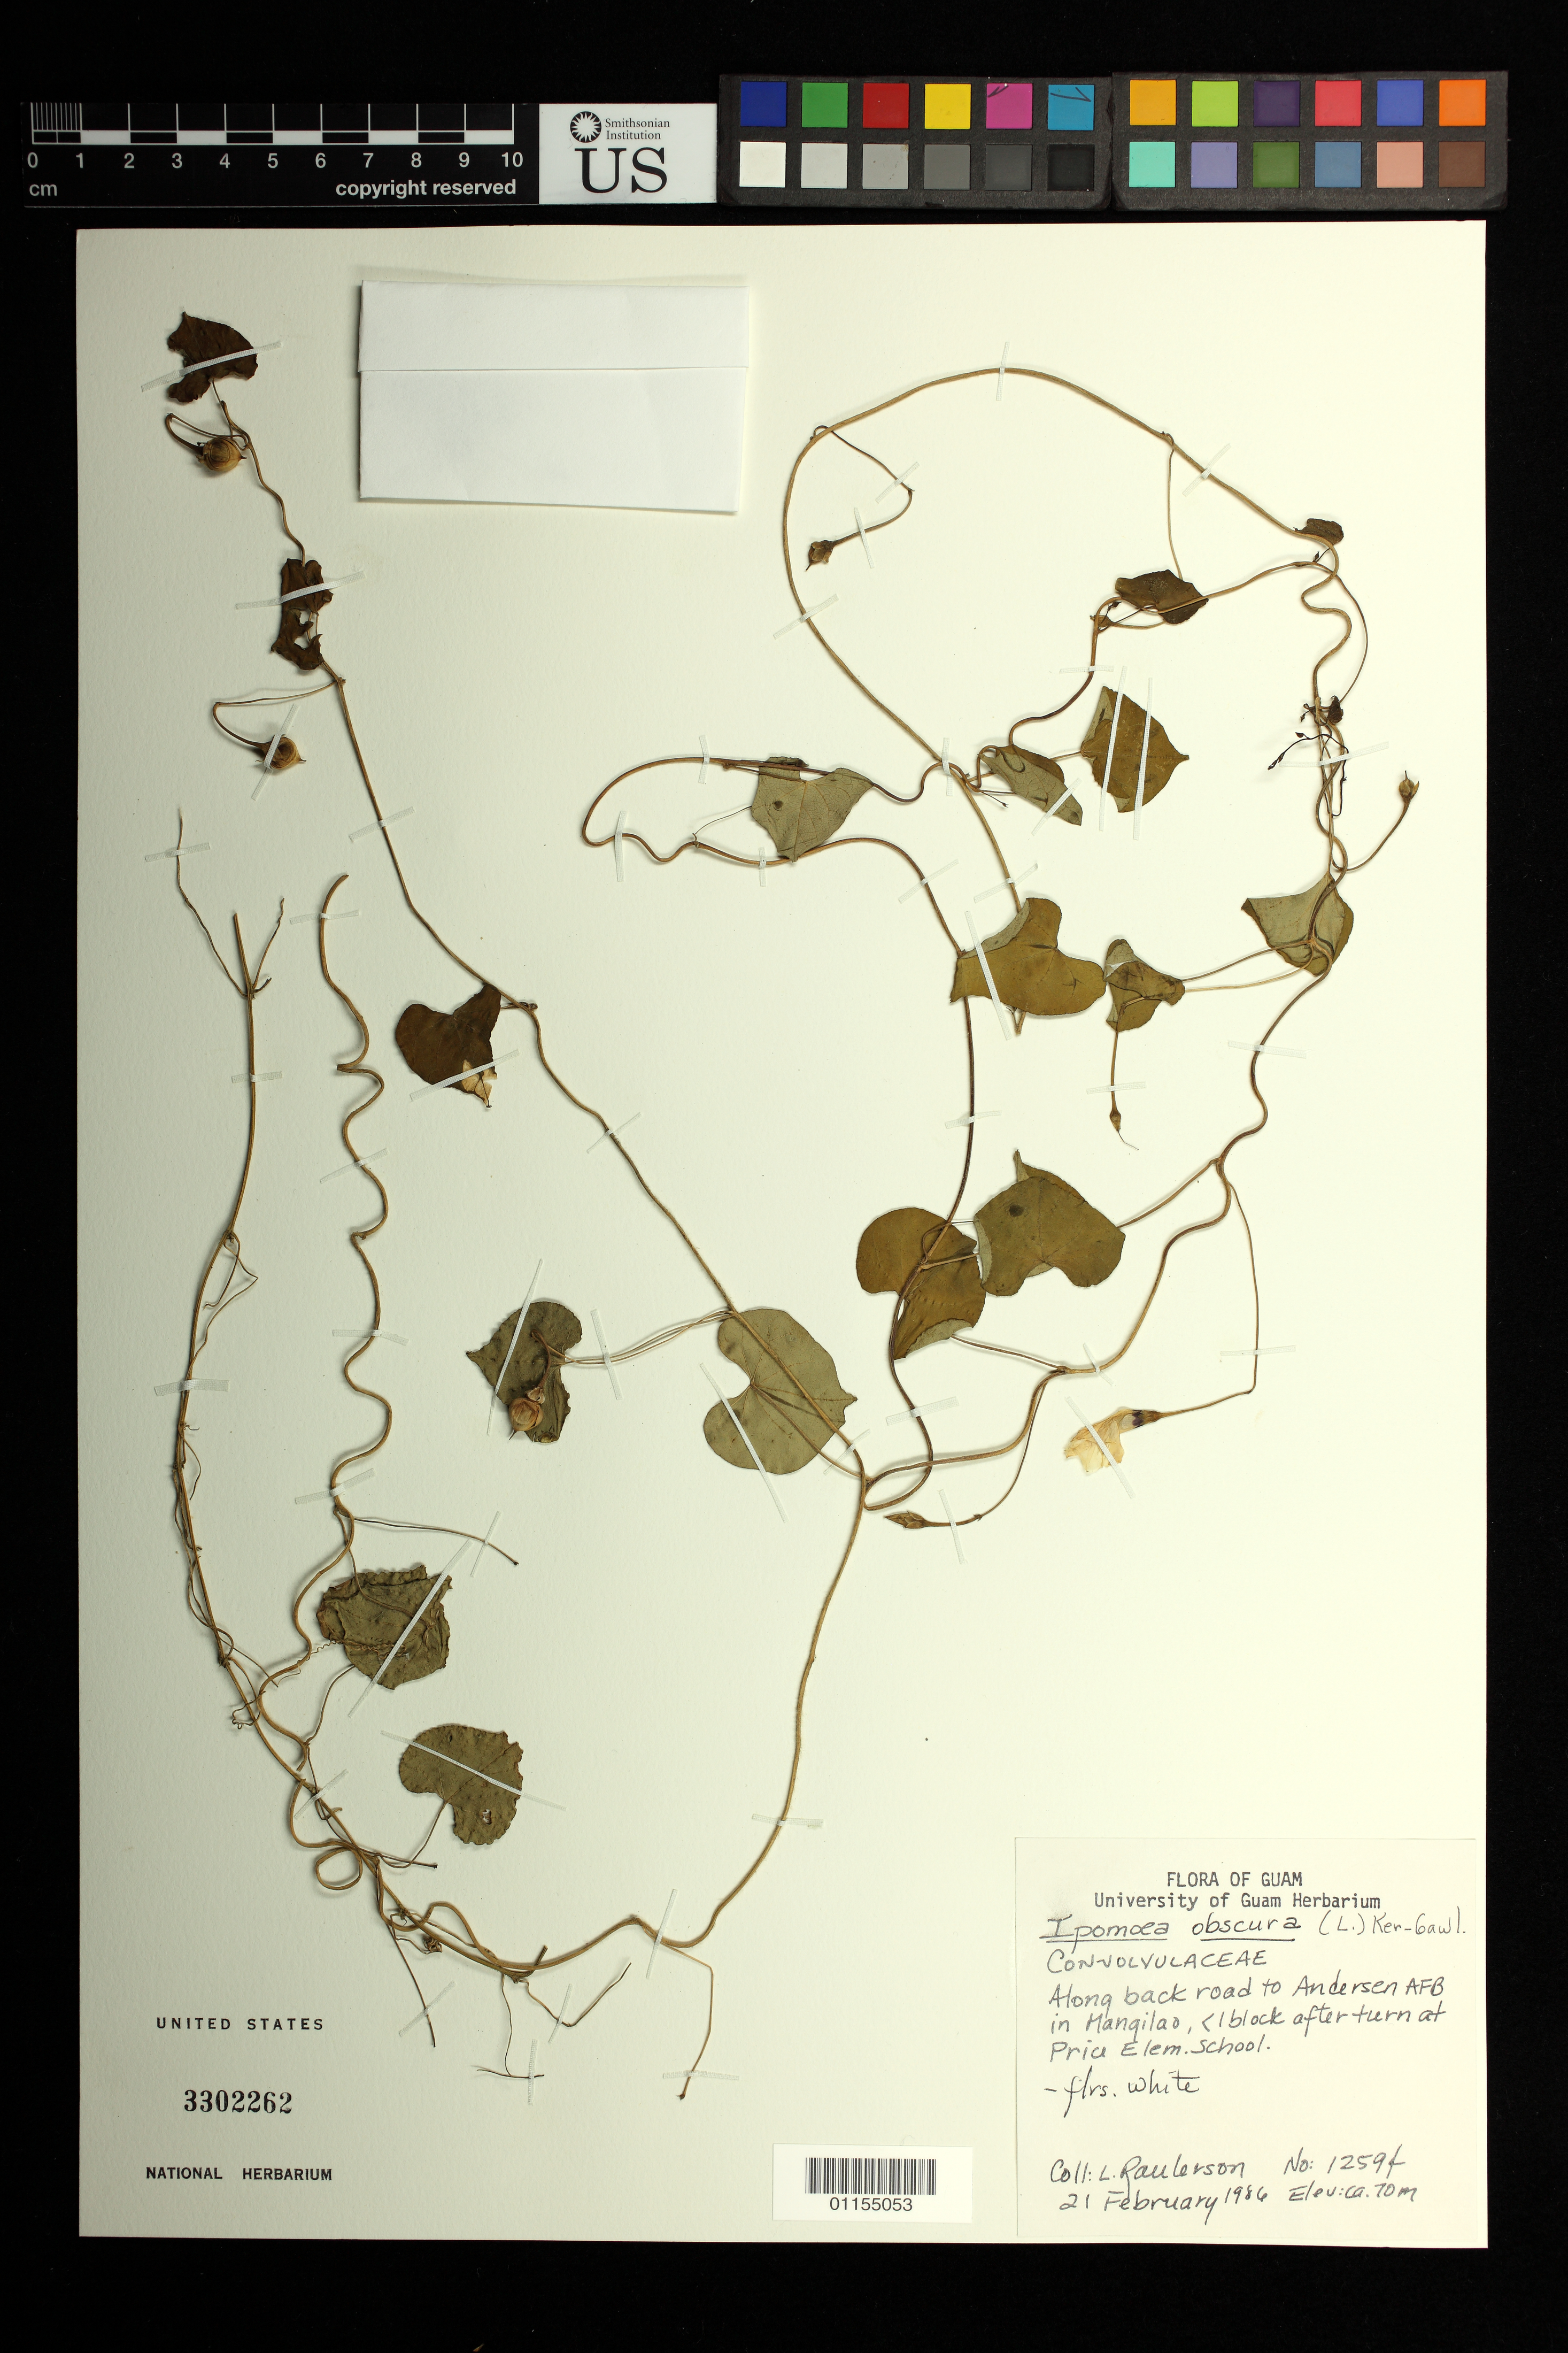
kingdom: Plantae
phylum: Tracheophyta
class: Magnoliopsida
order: Solanales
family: Convolvulaceae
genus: Ipomoea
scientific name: Ipomoea obscura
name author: (L.) Ker Gawl.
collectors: L. Raulerson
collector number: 12594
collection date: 1986-02-21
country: Guam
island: Guam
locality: Mangilao, along back road to Andersen AFB, <1 block after turn at Price Elem. School.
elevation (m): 70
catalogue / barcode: US 3302262